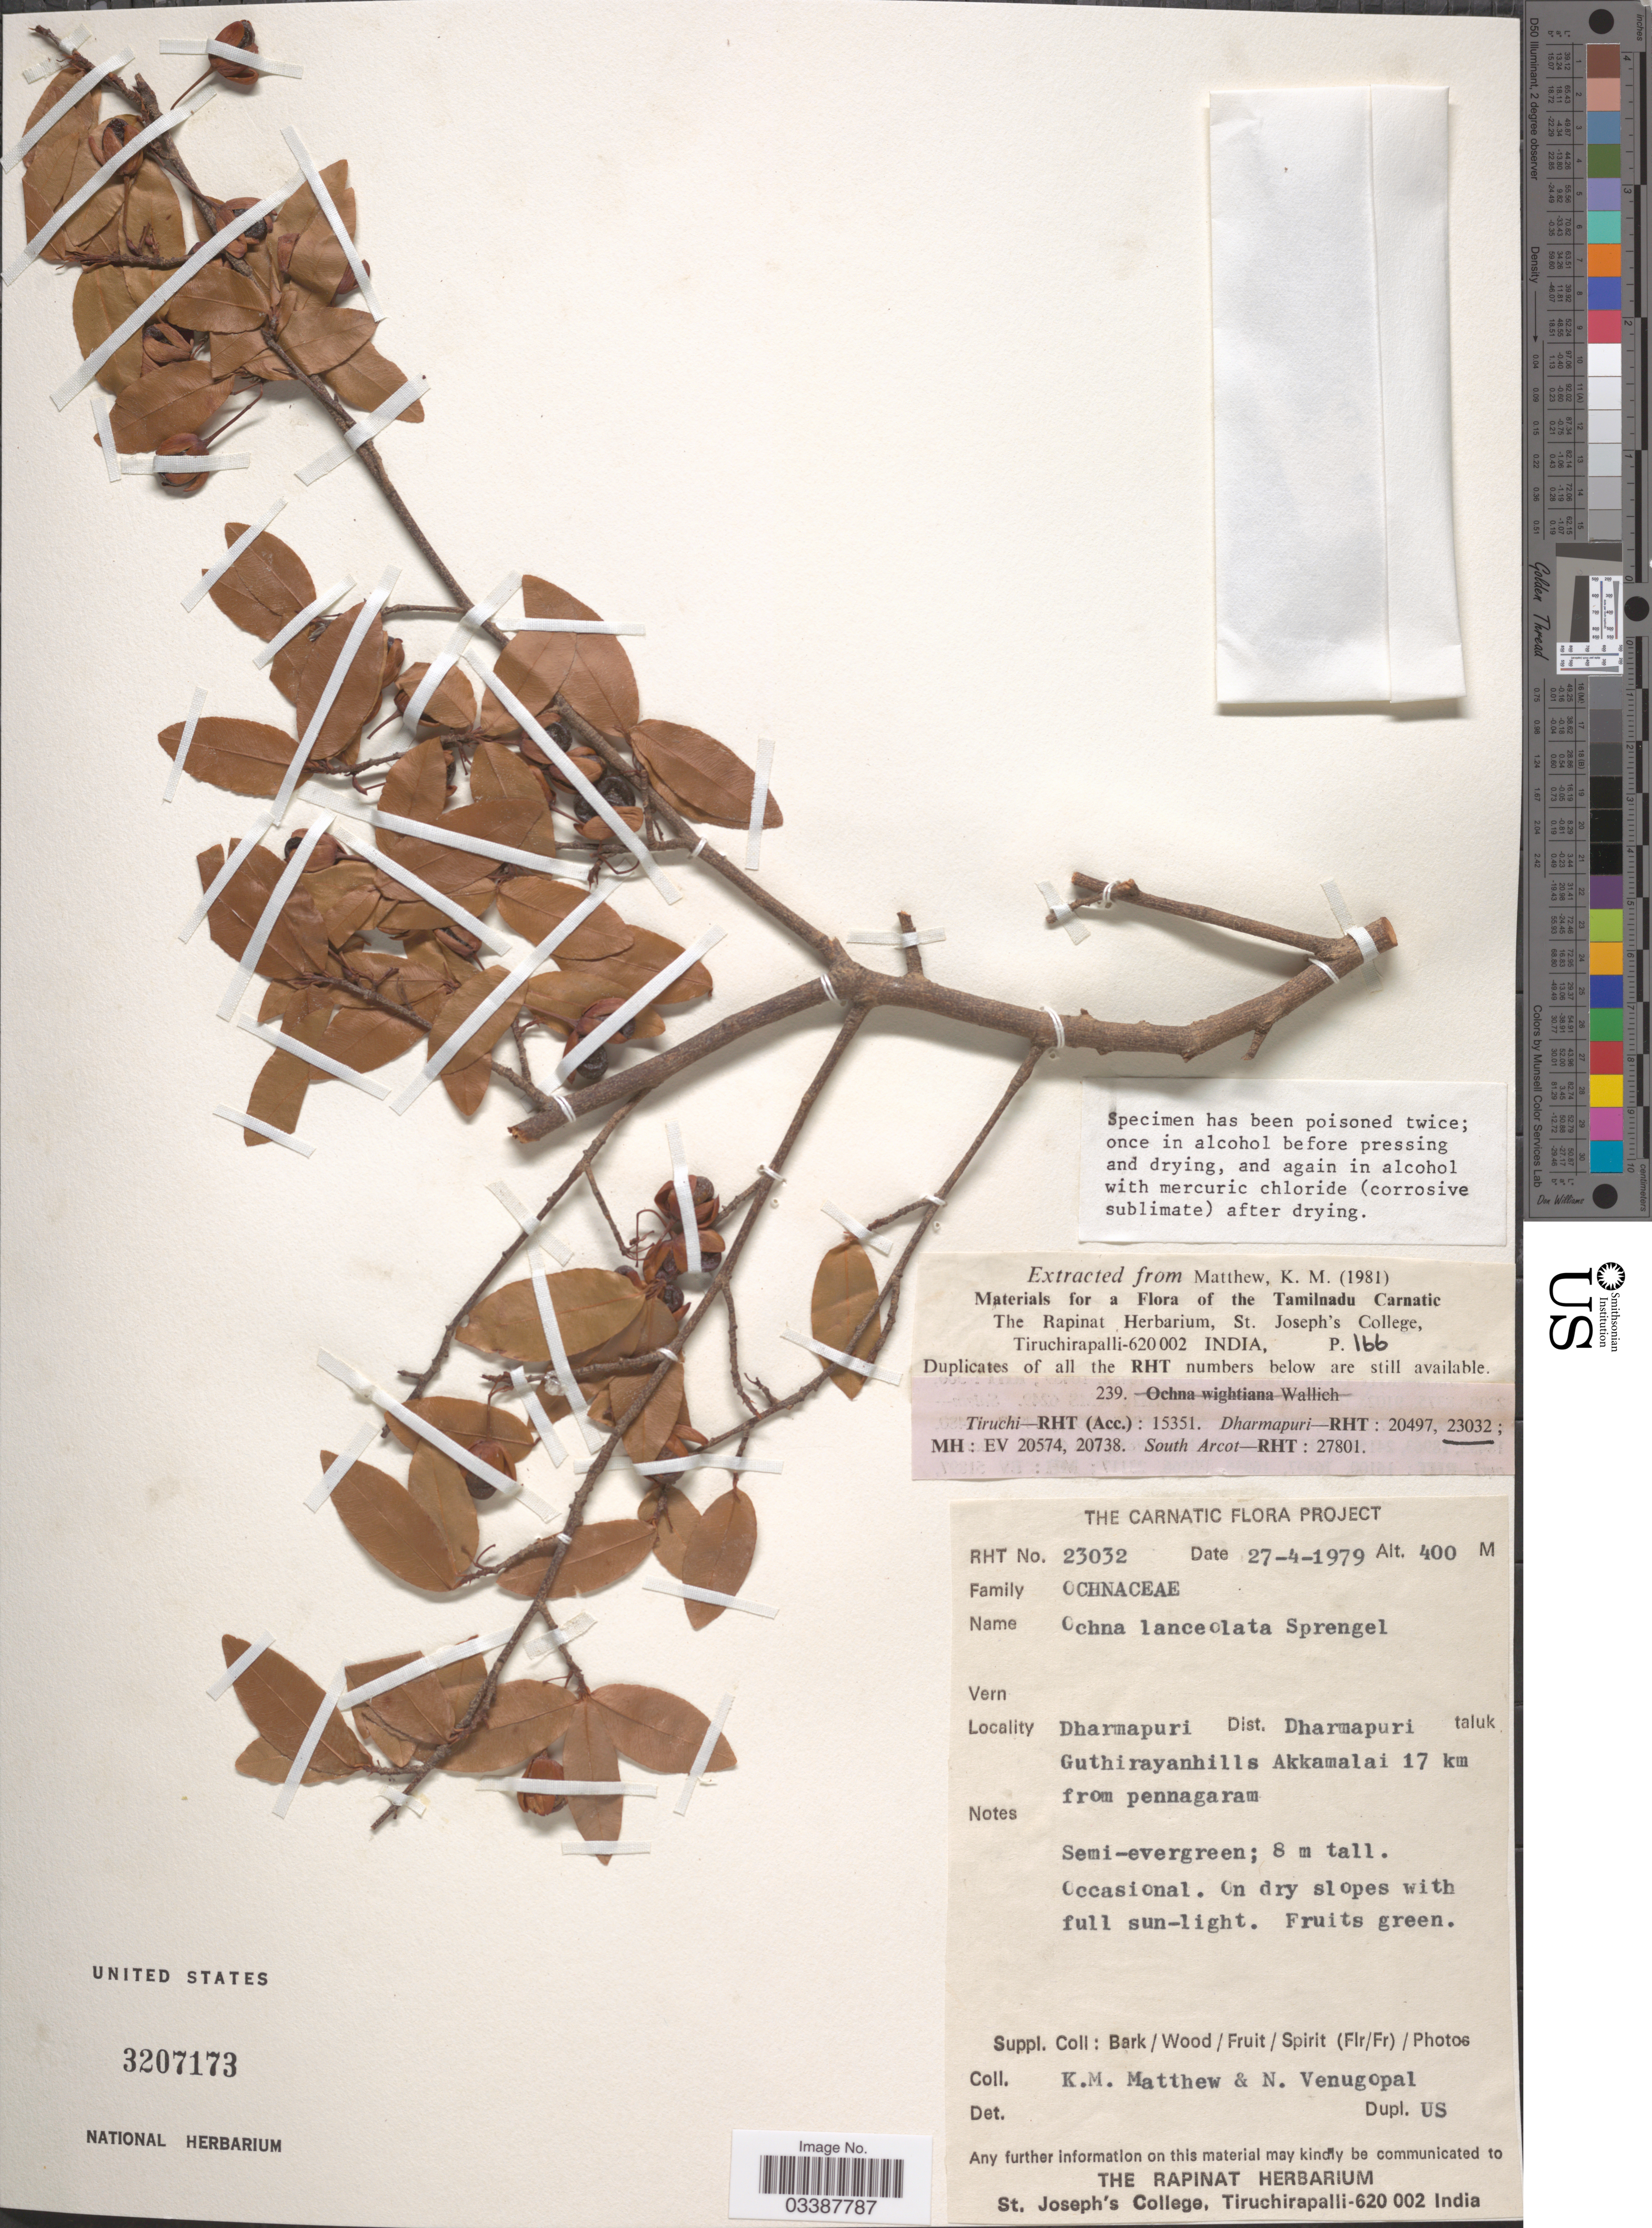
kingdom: Plantae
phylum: Tracheophyta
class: Magnoliopsida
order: Malpighiales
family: Ochnaceae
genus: Ochna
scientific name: Ochna lanceolata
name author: Spreng.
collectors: K. M. Matthew & N. Venugopal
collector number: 23032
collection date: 1979-04-27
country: India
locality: Dharmapuri Dist. Dharmapuri. Taluk Guthirayanhills Akkamalai 17 km from pennagaram.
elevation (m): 400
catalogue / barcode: US 3207173